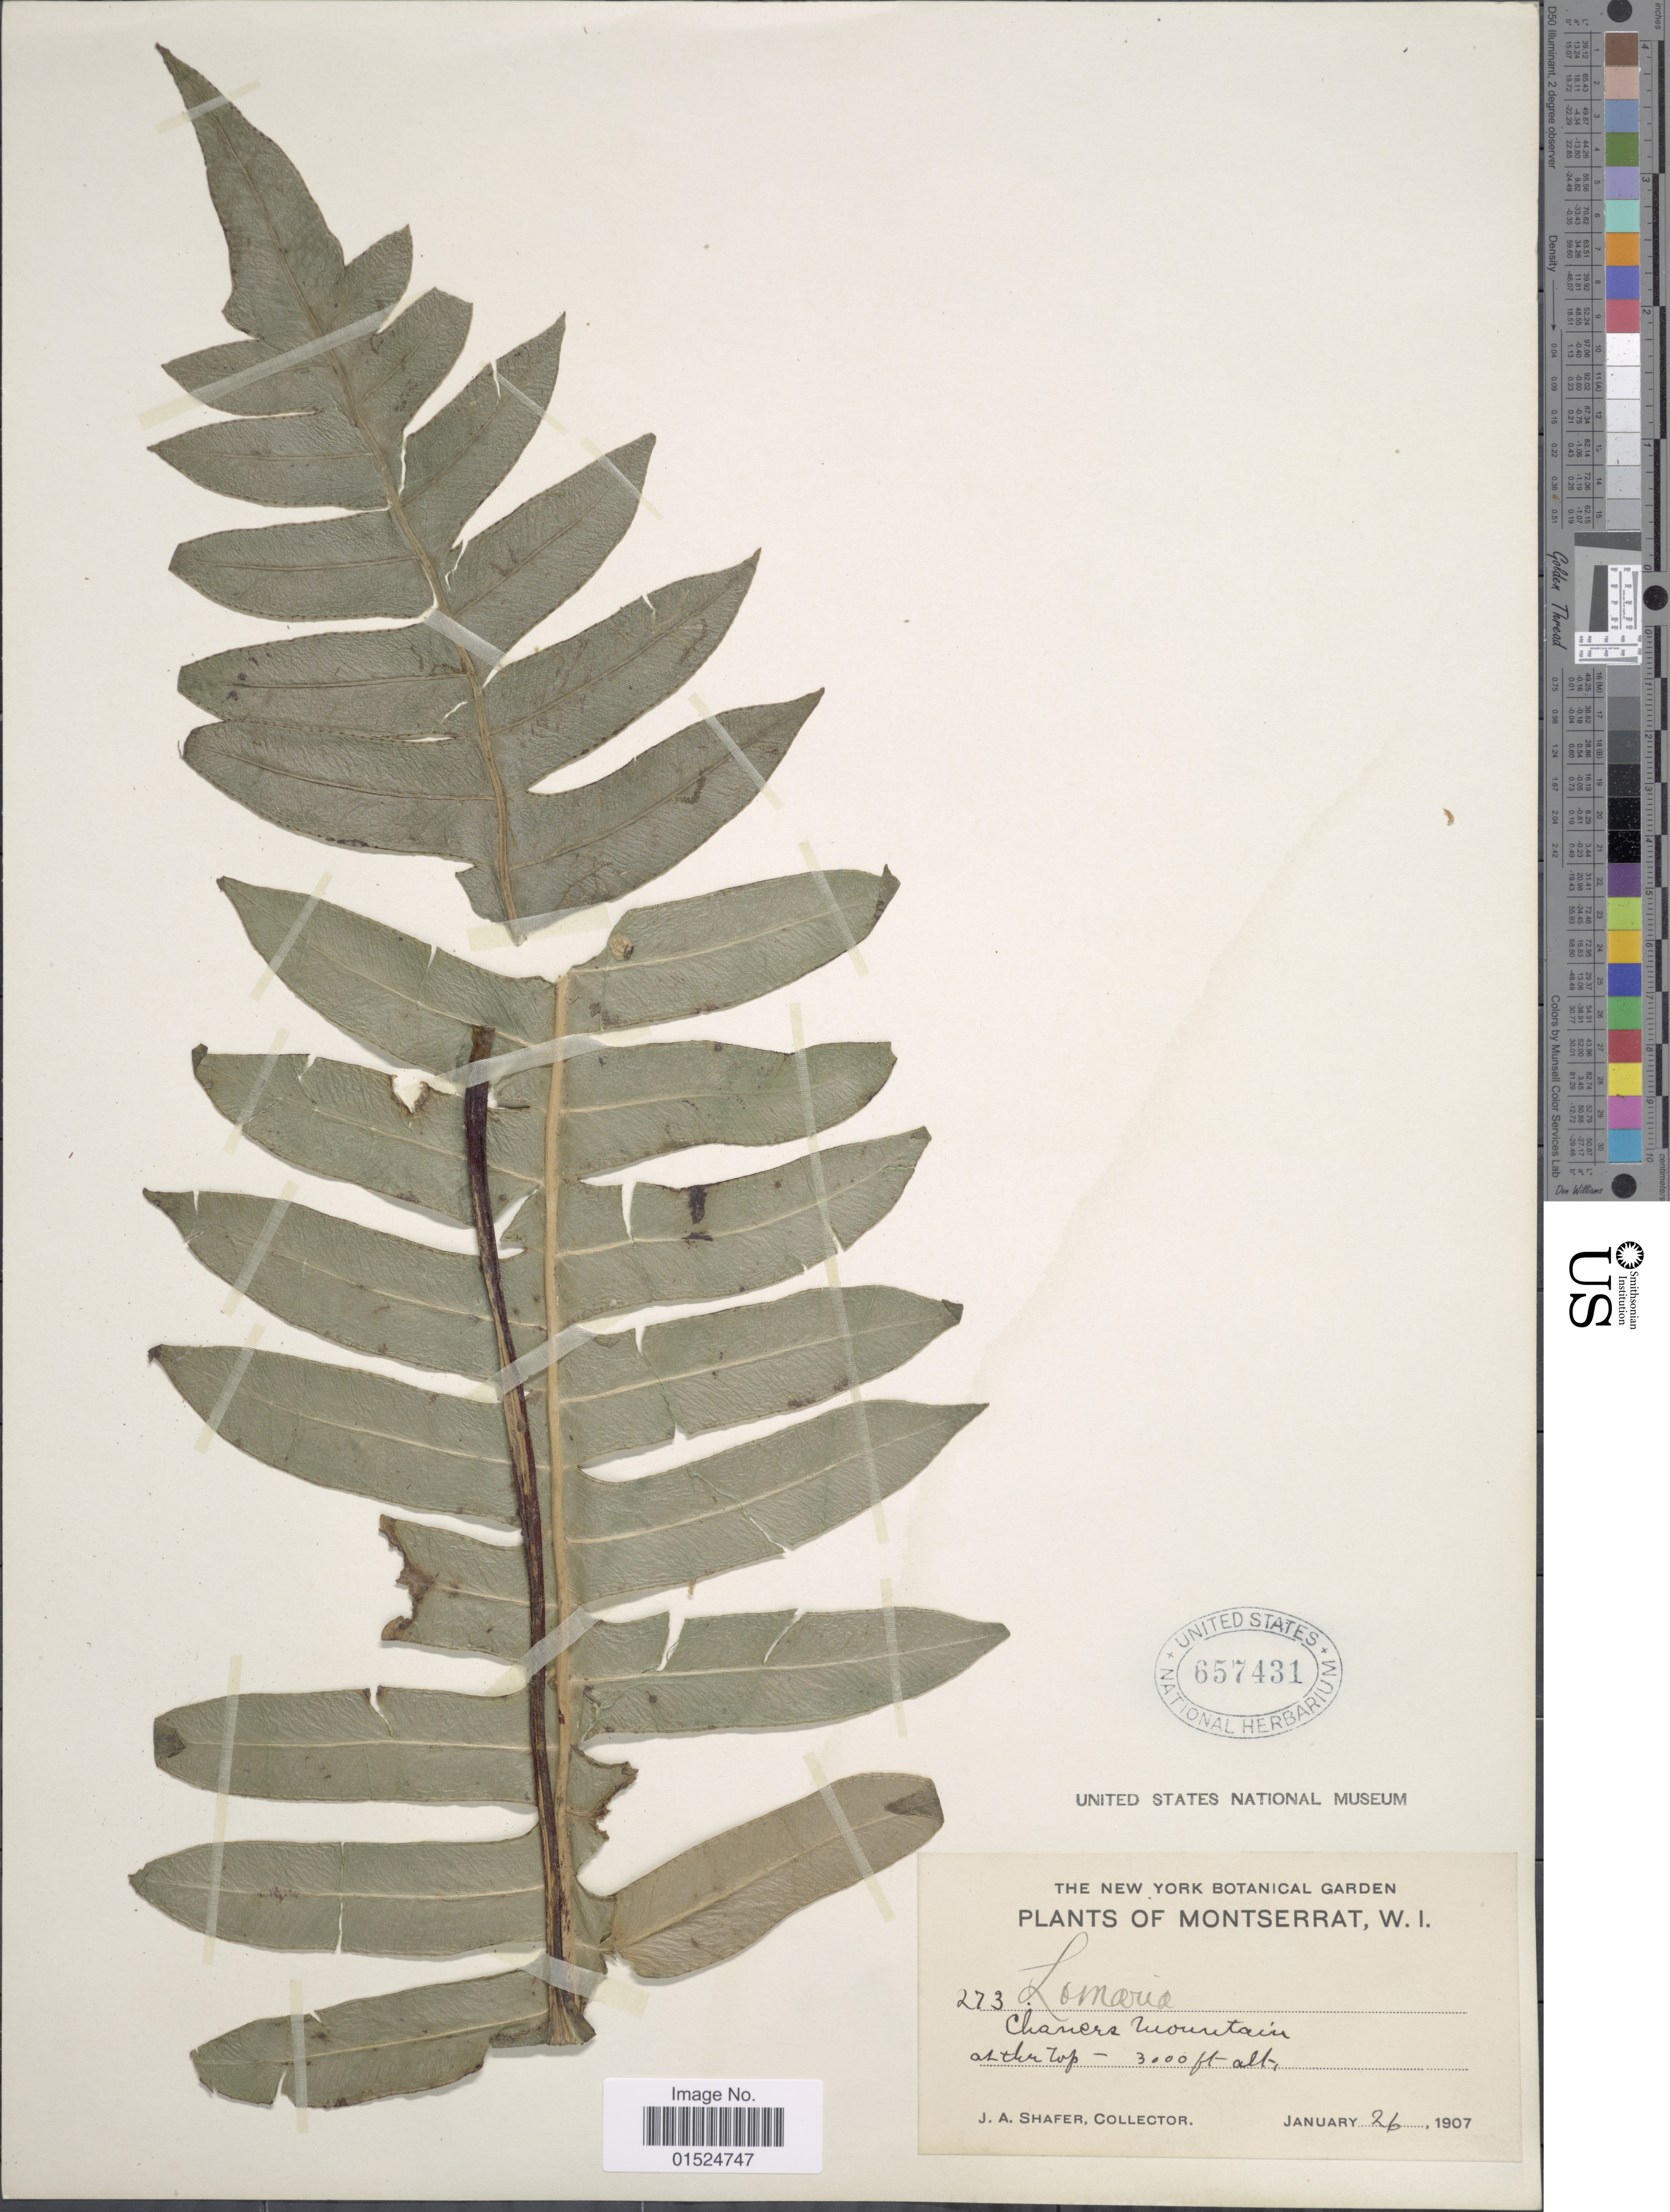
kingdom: Plantae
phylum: Tracheophyta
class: Polypodiopsida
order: Polypodiales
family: Blechnaceae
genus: Blechnum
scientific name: Blechnum exaltatum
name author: (Fée) Duek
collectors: J. A. Shafer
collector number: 273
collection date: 1907-01-26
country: Montserrat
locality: Chances Mountain on the top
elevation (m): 914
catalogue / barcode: US 657431